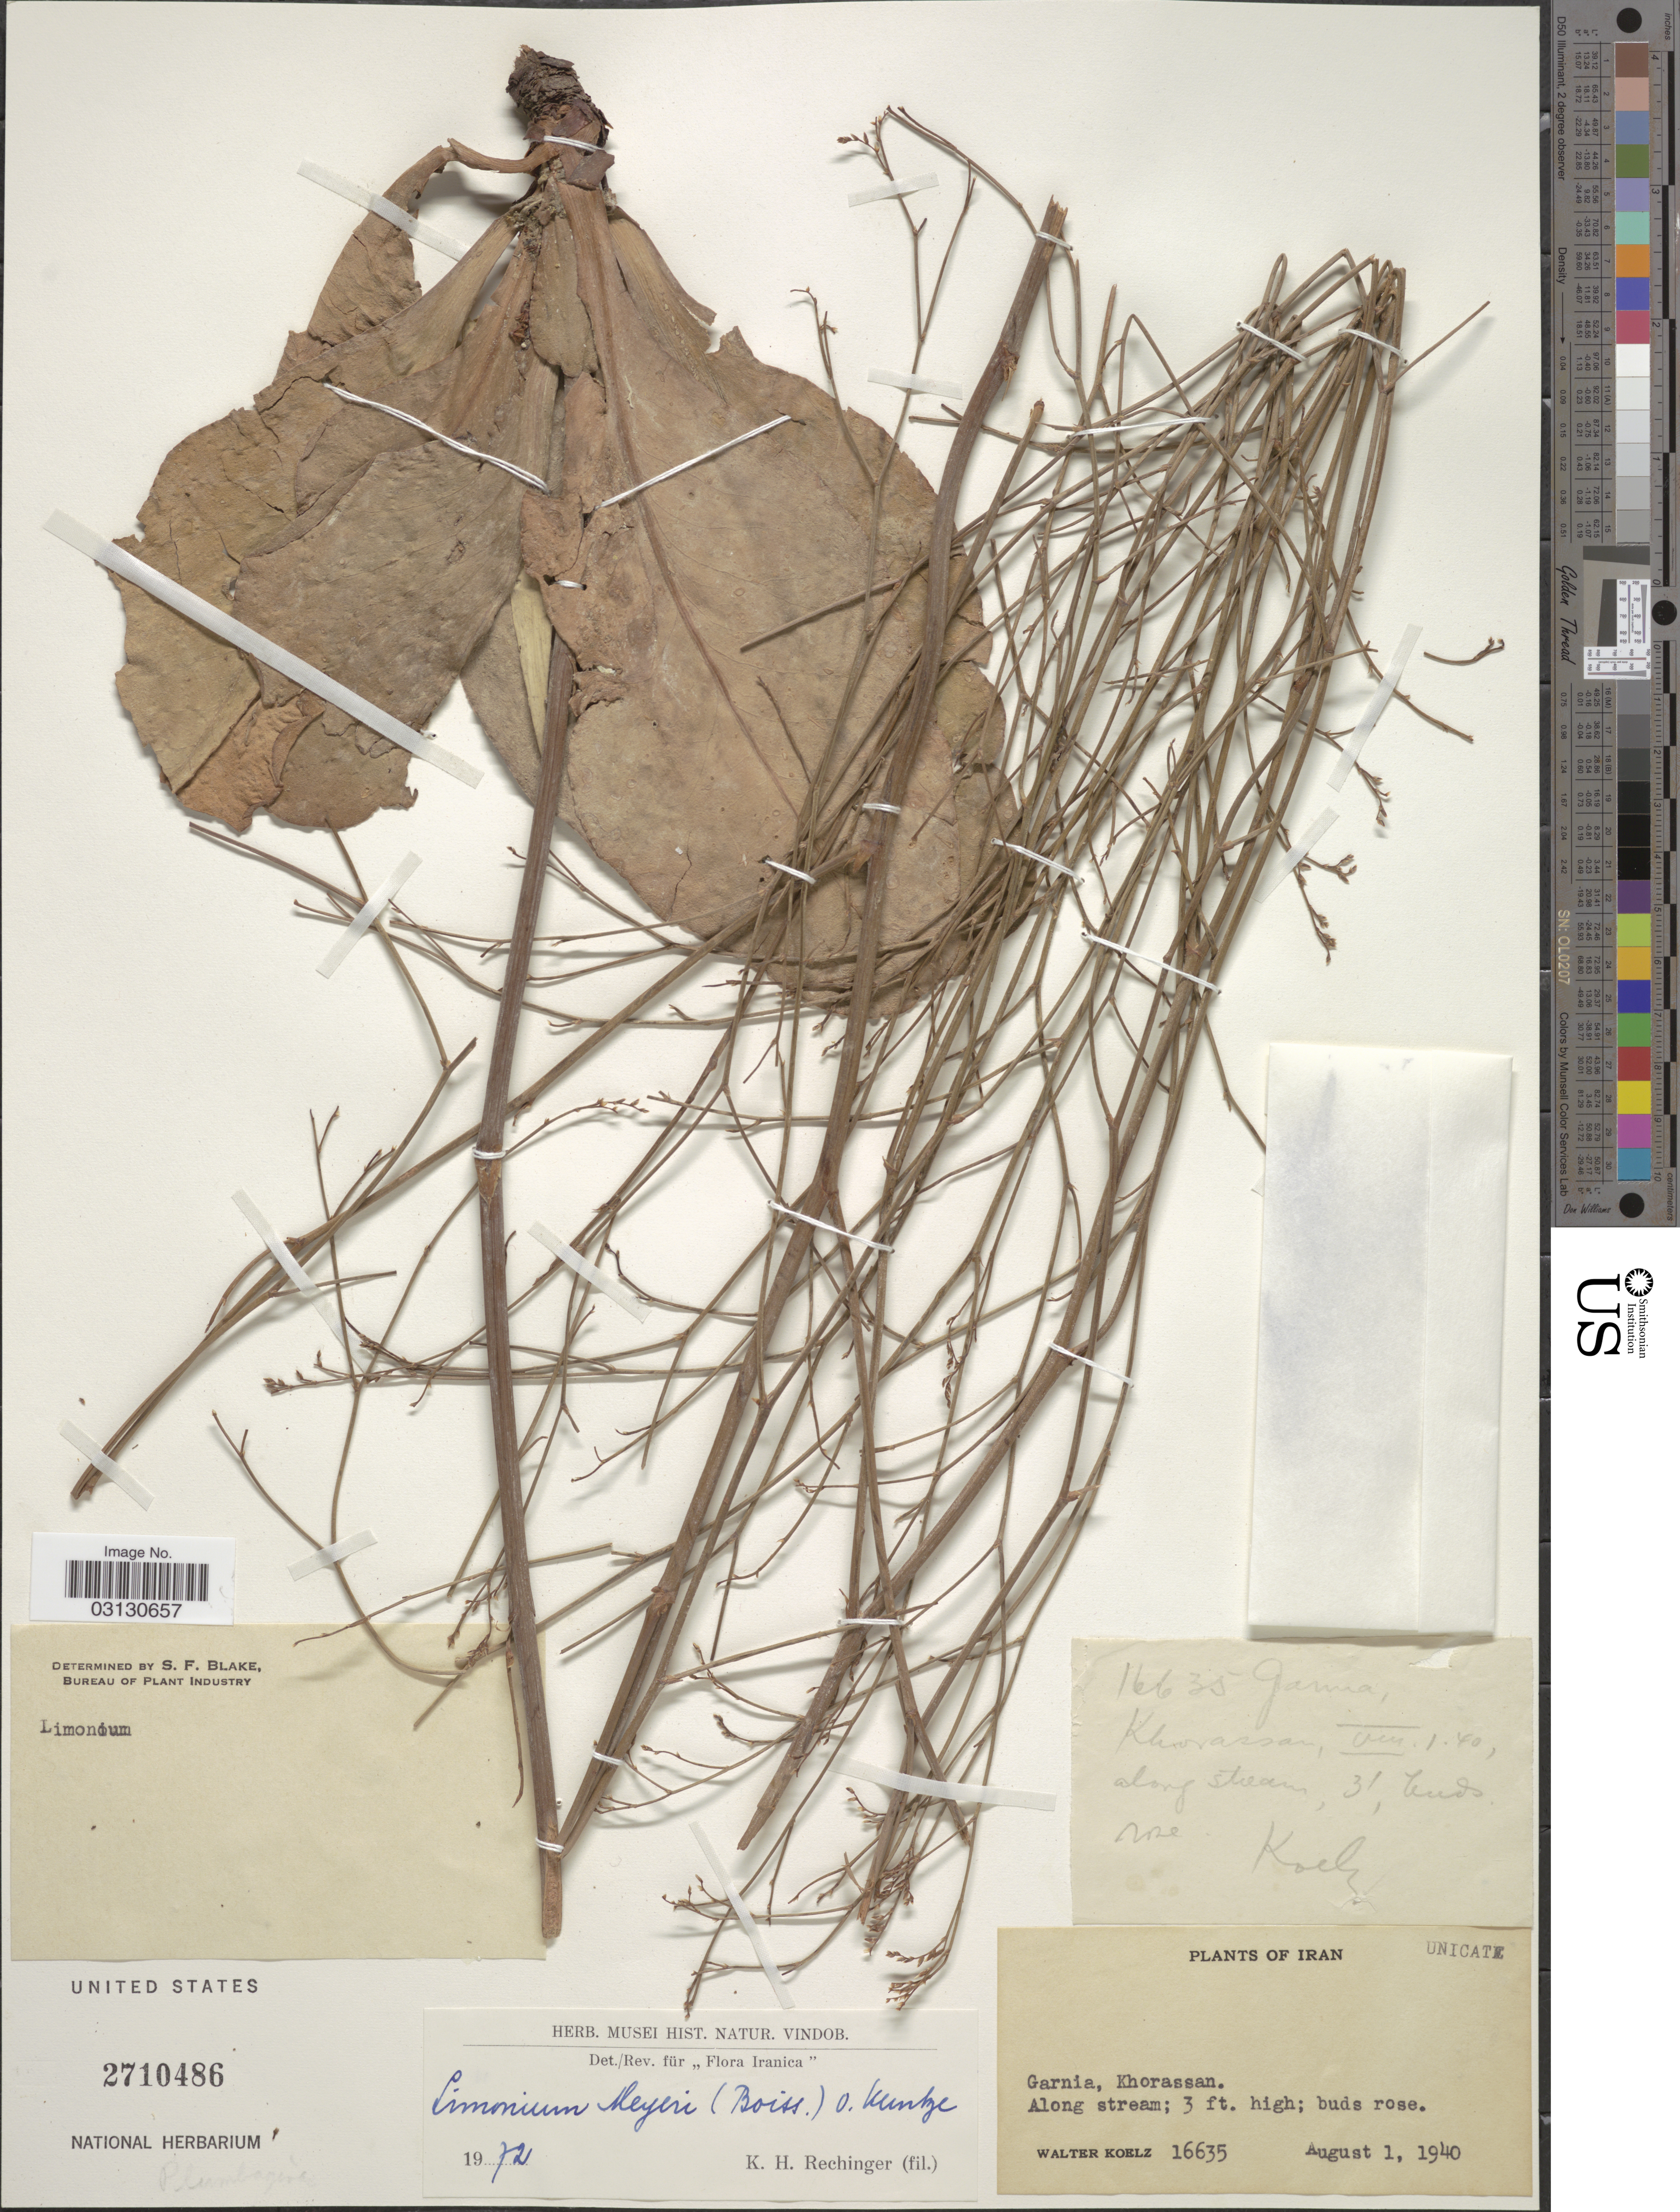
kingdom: Plantae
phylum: Tracheophyta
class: Magnoliopsida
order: Caryophyllales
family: Plumbaginaceae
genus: Limonium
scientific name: Limonium meyeri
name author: (Boiss.) Kuntze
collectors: W. N. Koelz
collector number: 16635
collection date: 1940-08-01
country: Iran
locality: Garnia, Khorassan.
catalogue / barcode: US 2710486